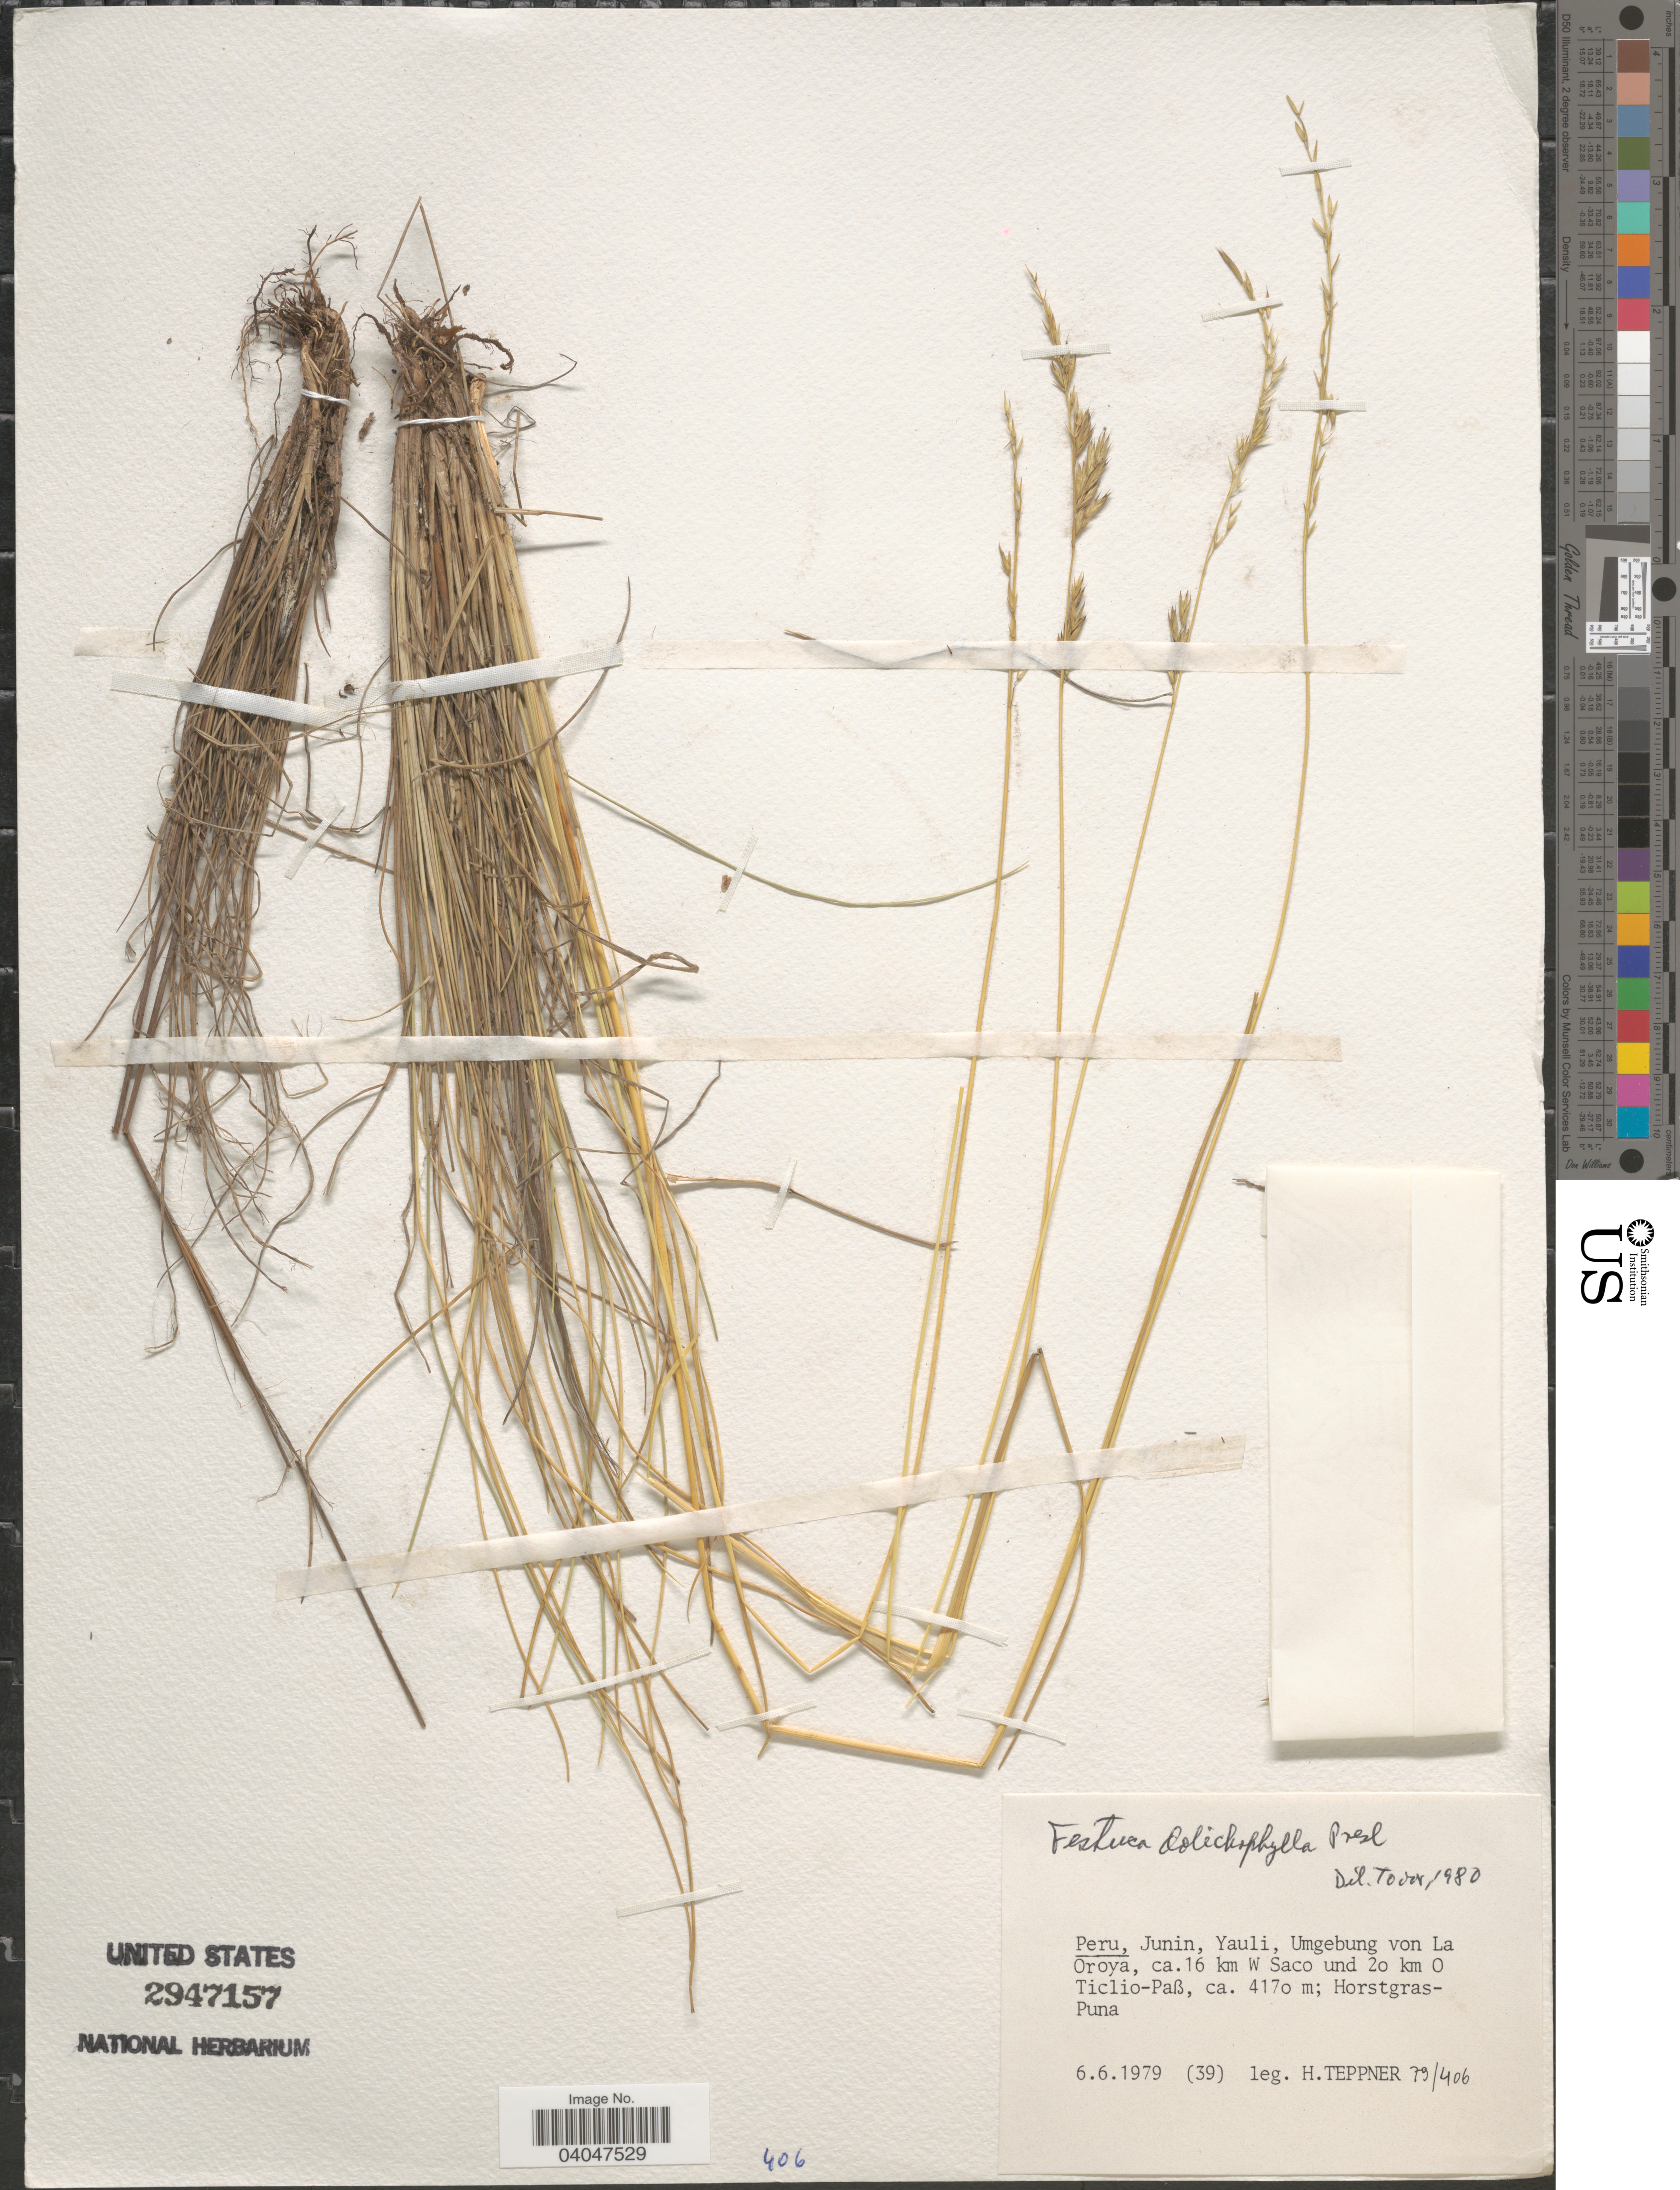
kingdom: Plantae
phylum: Tracheophyta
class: Liliopsida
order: Poales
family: Poaceae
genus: Festuca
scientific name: Festuca dolichophylla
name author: J. Presl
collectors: H. Teppner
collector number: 79/406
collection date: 1979-06-06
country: Peru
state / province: Junín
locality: Yauli, Umgebung von La Oroya, ca. 16 km W Saco und 20 km O Ticlio-Paß, Horstgras-Puna.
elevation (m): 4170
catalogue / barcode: US 2947157